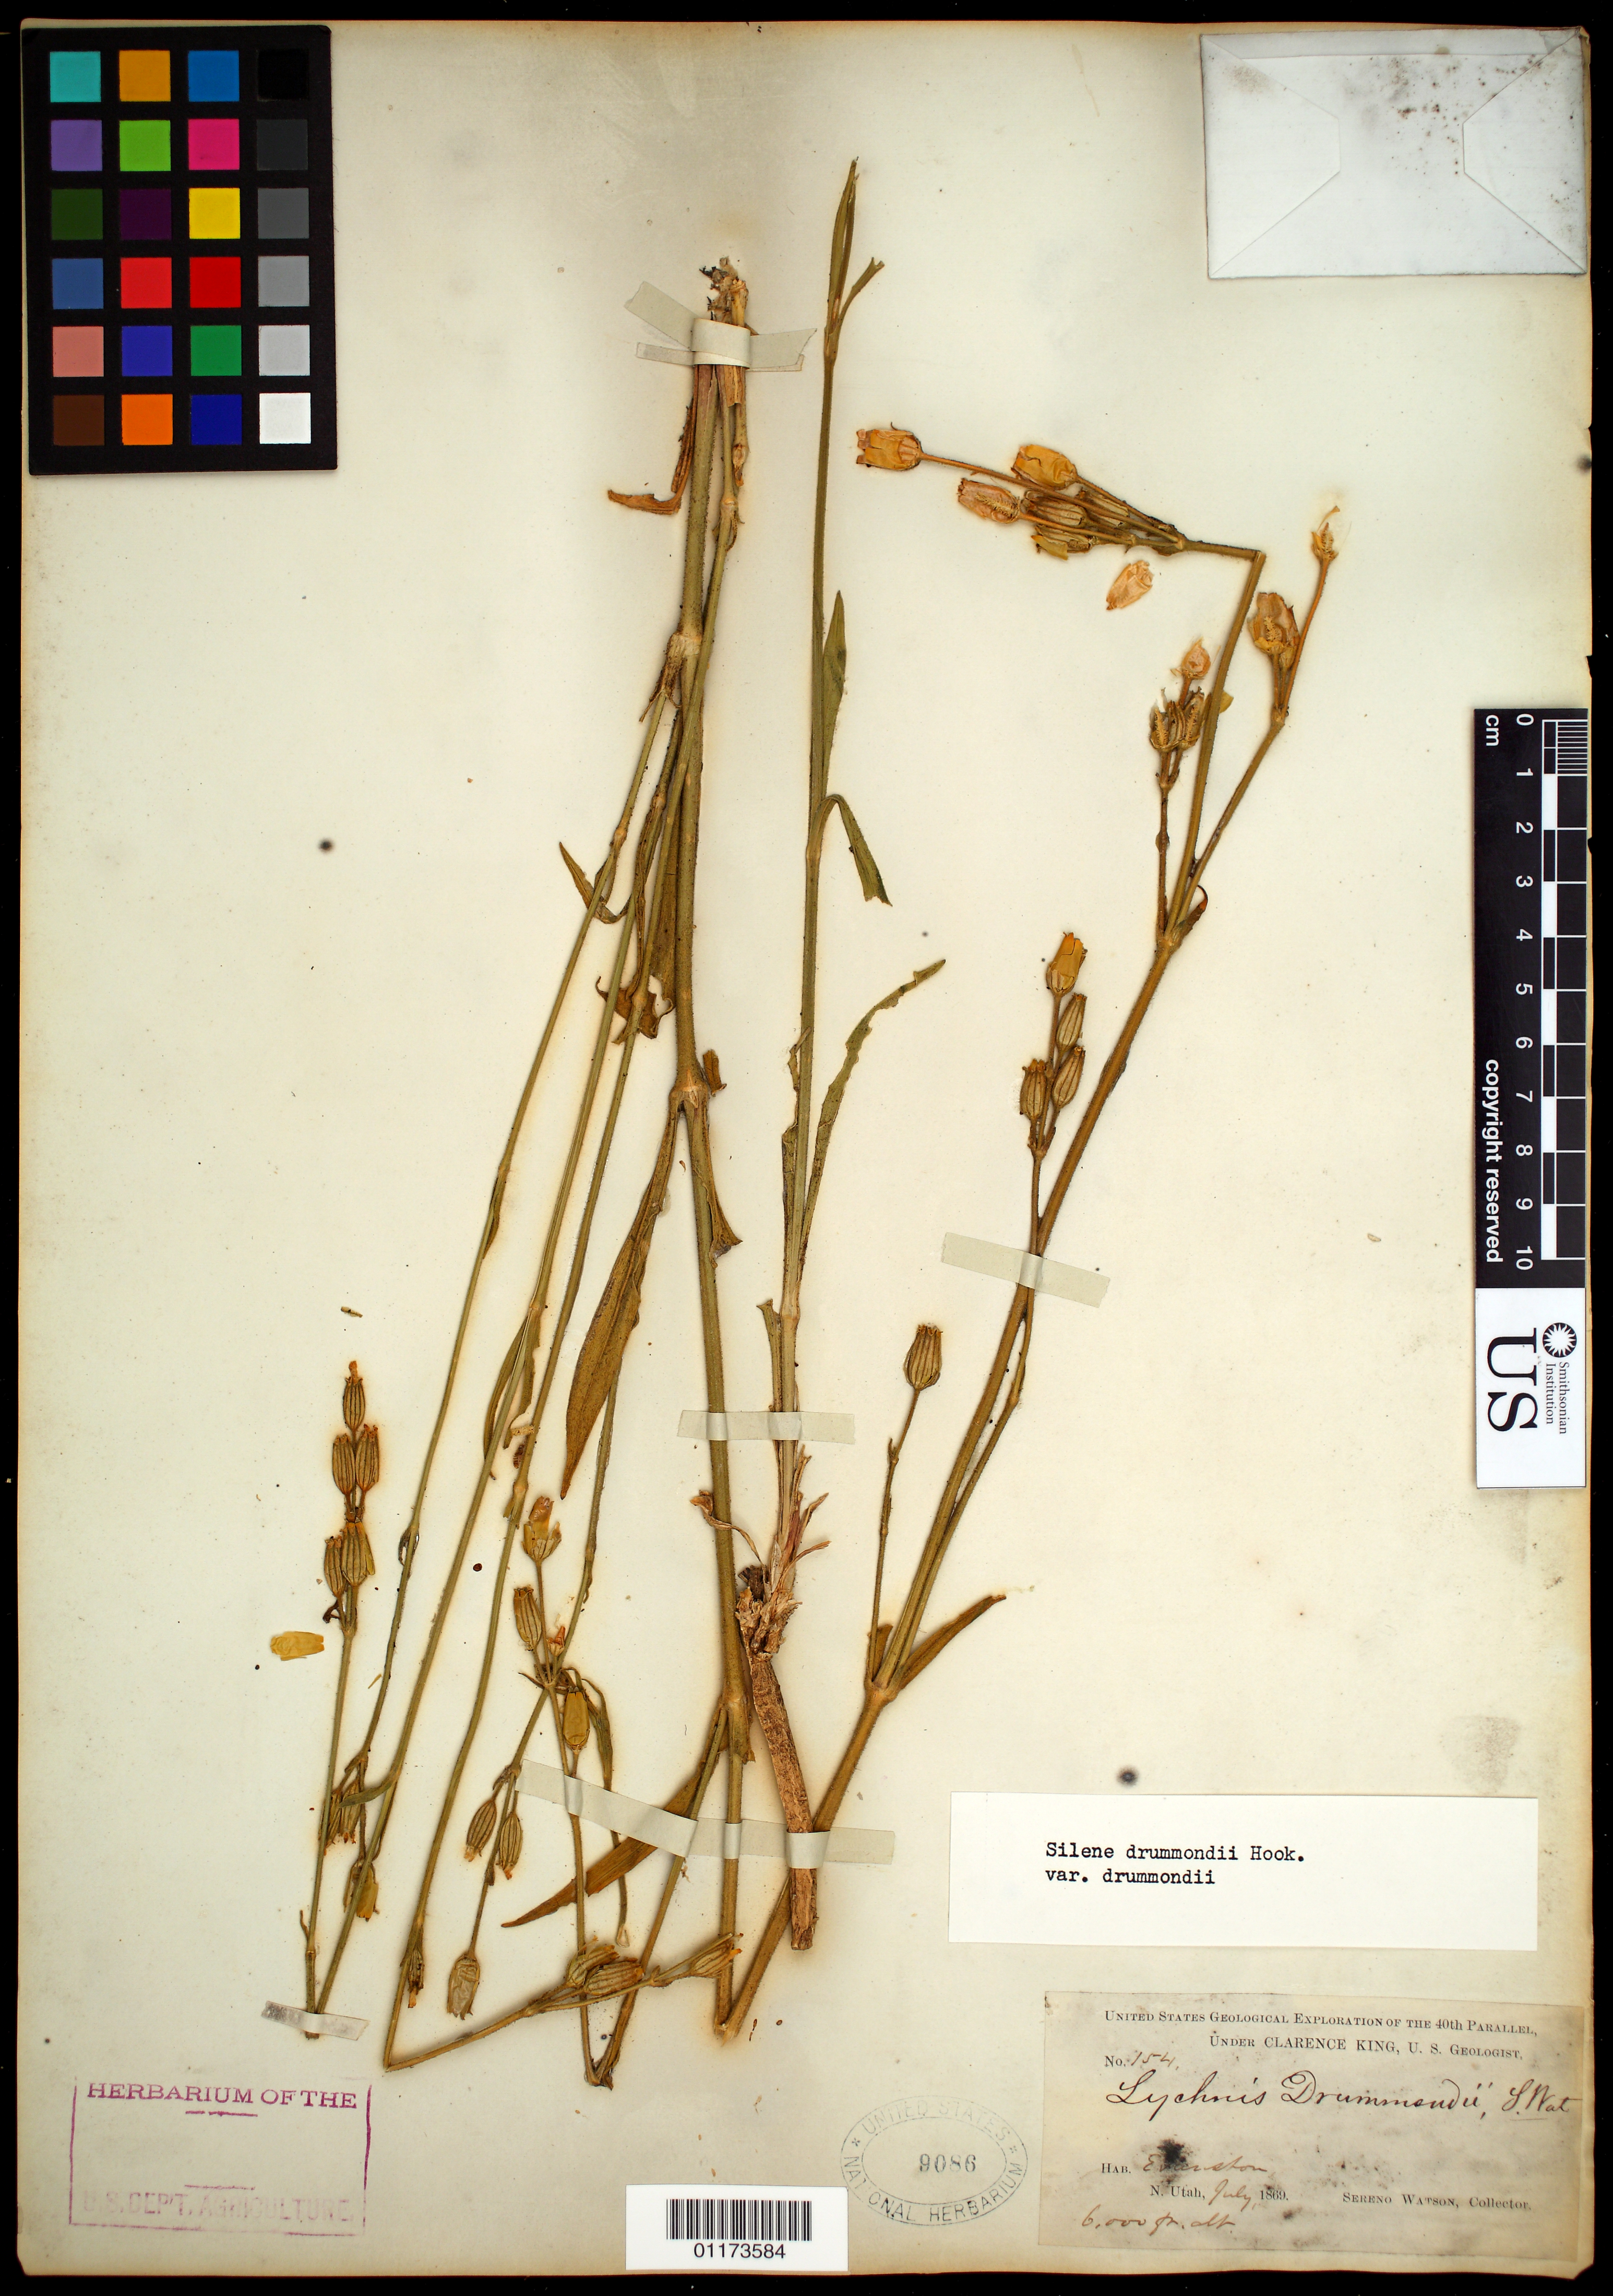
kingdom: Plantae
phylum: Tracheophyta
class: Magnoliopsida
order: Caryophyllales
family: Caryophyllaceae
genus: Silene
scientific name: Silene drummondii var. drummondii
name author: Hook.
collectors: J. M. Coulter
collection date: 1873-08-04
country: United States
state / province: Colorado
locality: East Rivers.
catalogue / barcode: US 265960